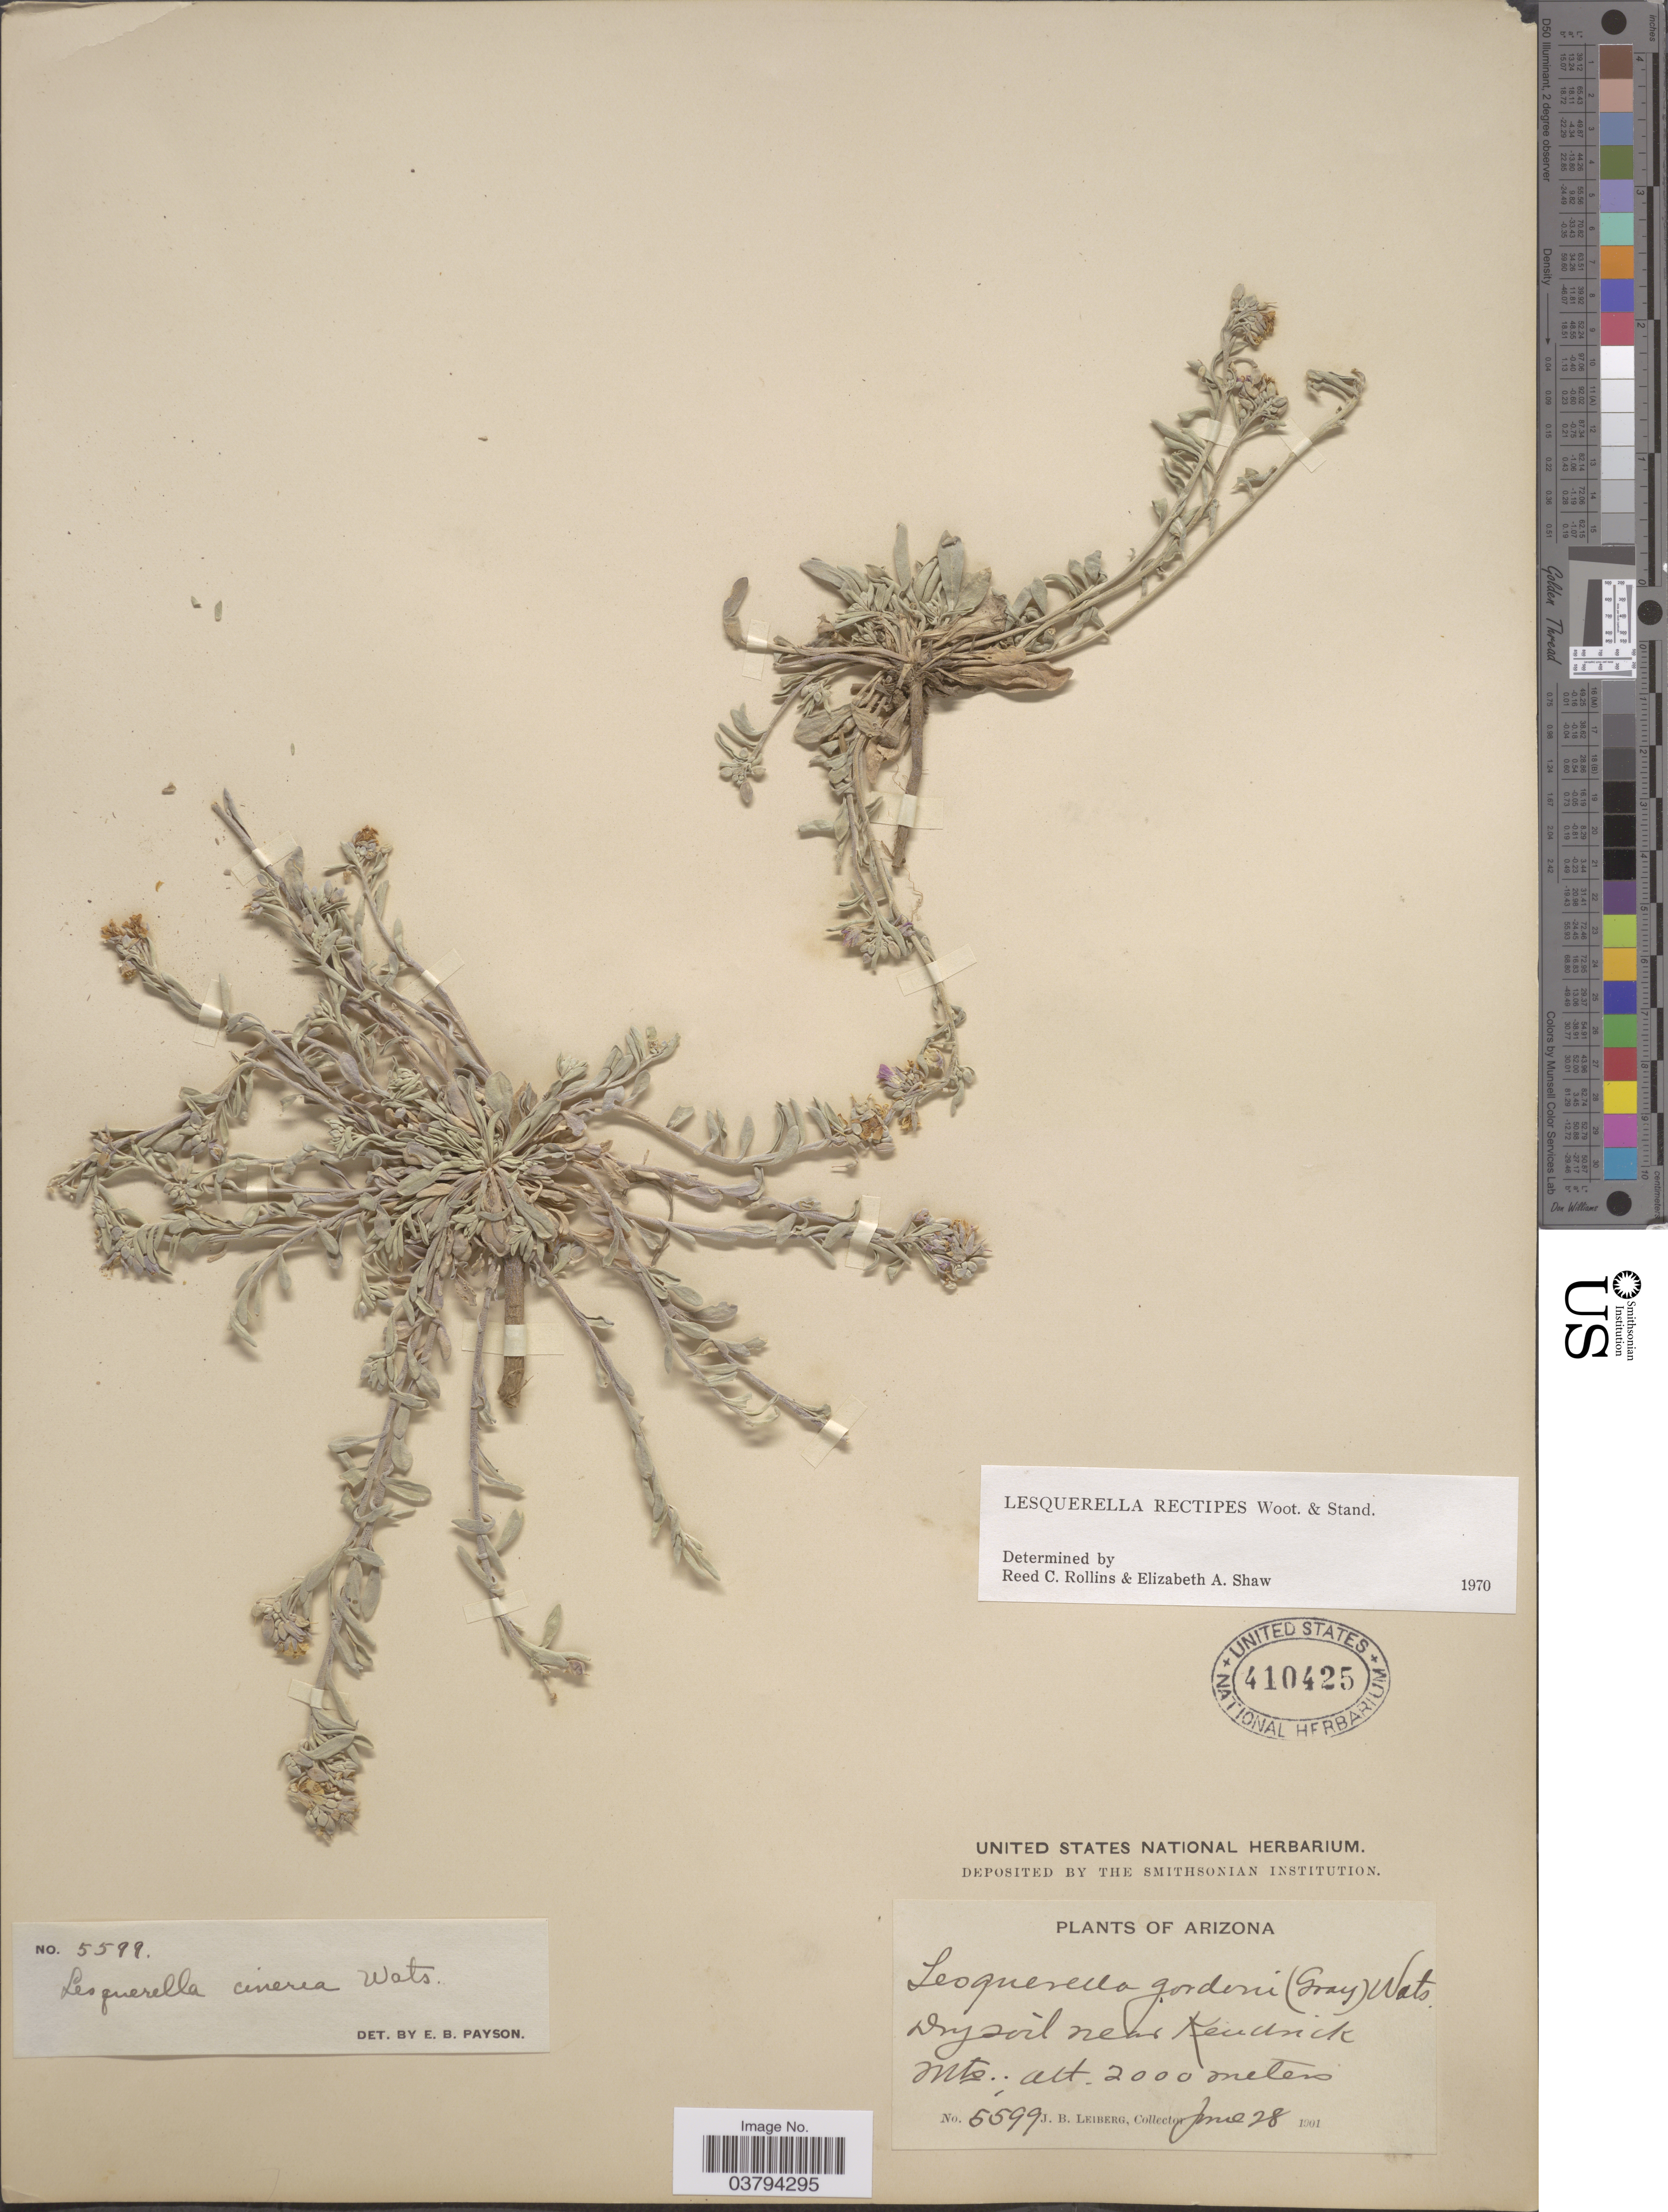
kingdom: Plantae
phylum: Tracheophyta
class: Magnoliopsida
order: Brassicales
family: Brassicaceae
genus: Lesquerella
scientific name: Lesquerella rectipes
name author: Wooton & Standl.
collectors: J. B. Leiberg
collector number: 5599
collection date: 1901-06-28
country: United States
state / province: Arizona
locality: Dry soil near Kendrick Mts.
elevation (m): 2000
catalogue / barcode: US 410425